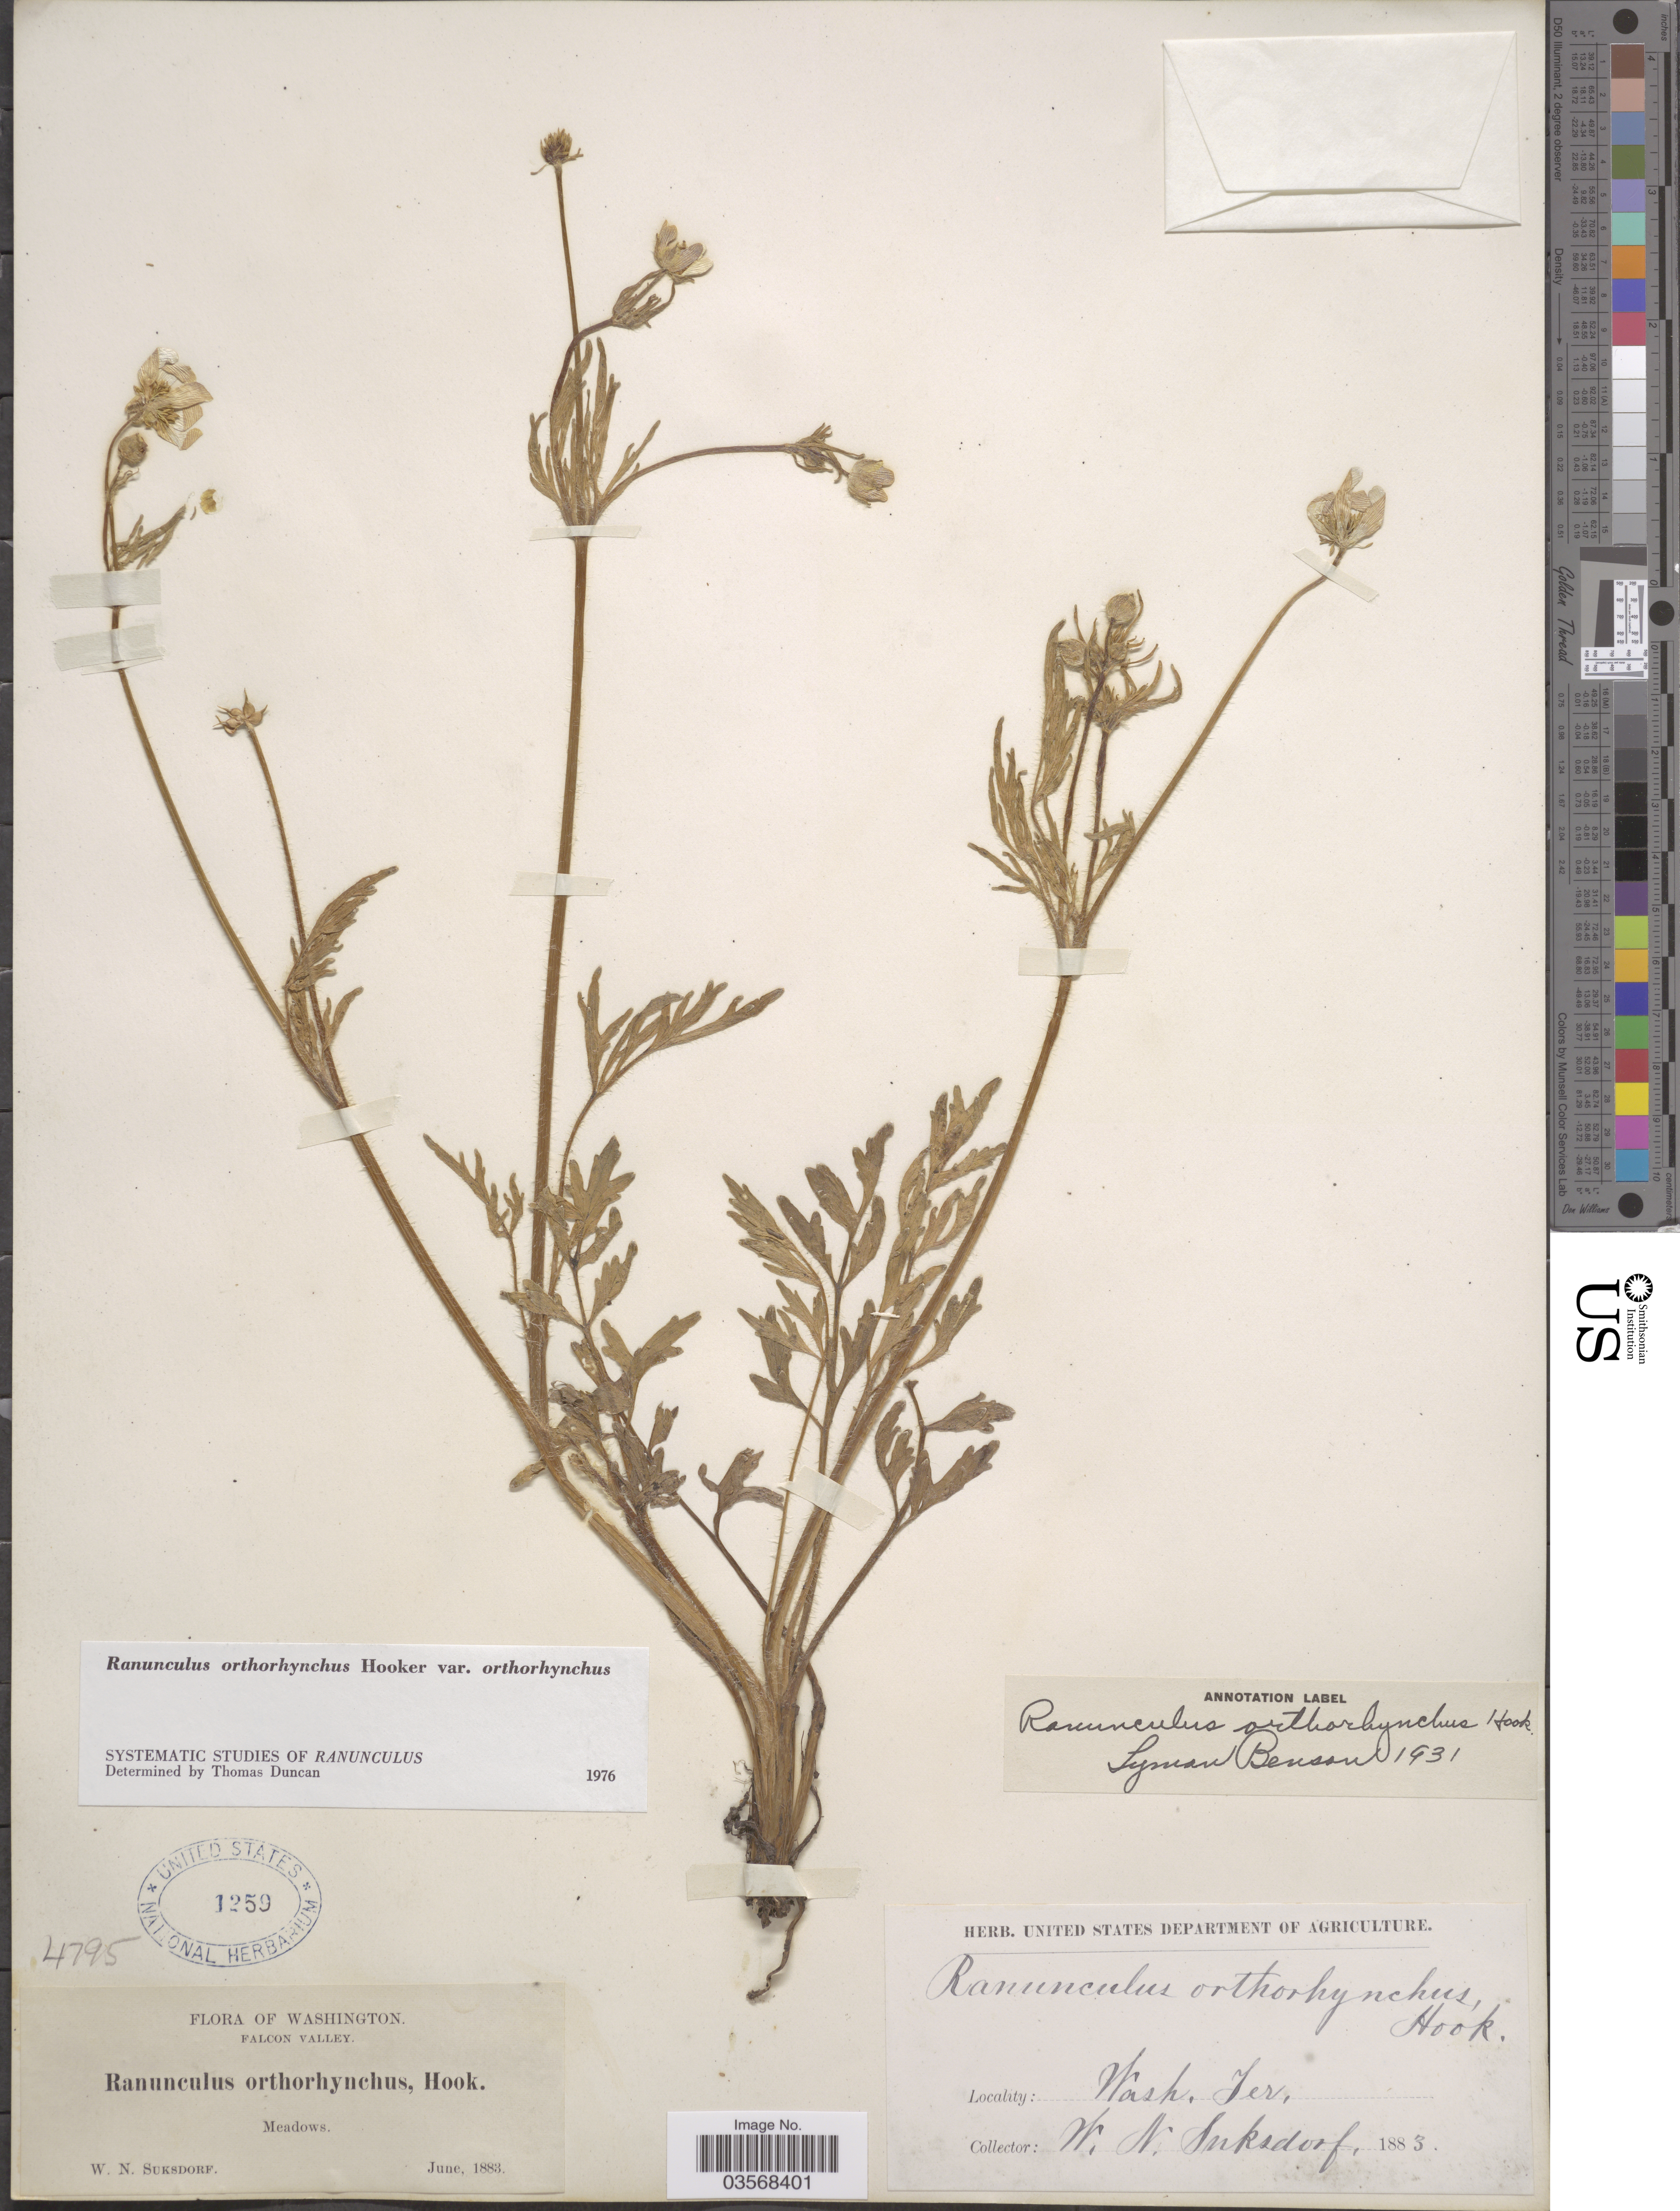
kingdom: Plantae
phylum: Tracheophyta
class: Magnoliopsida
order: Ranunculales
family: Ranunculaceae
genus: Ranunculus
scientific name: Ranunculus orthorhynchus var. orthorhynchus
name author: Hook.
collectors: W. N. Suksdorf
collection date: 1883-06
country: United States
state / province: Washington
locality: Falcon Valley. Wash. Ter.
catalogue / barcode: US 1259